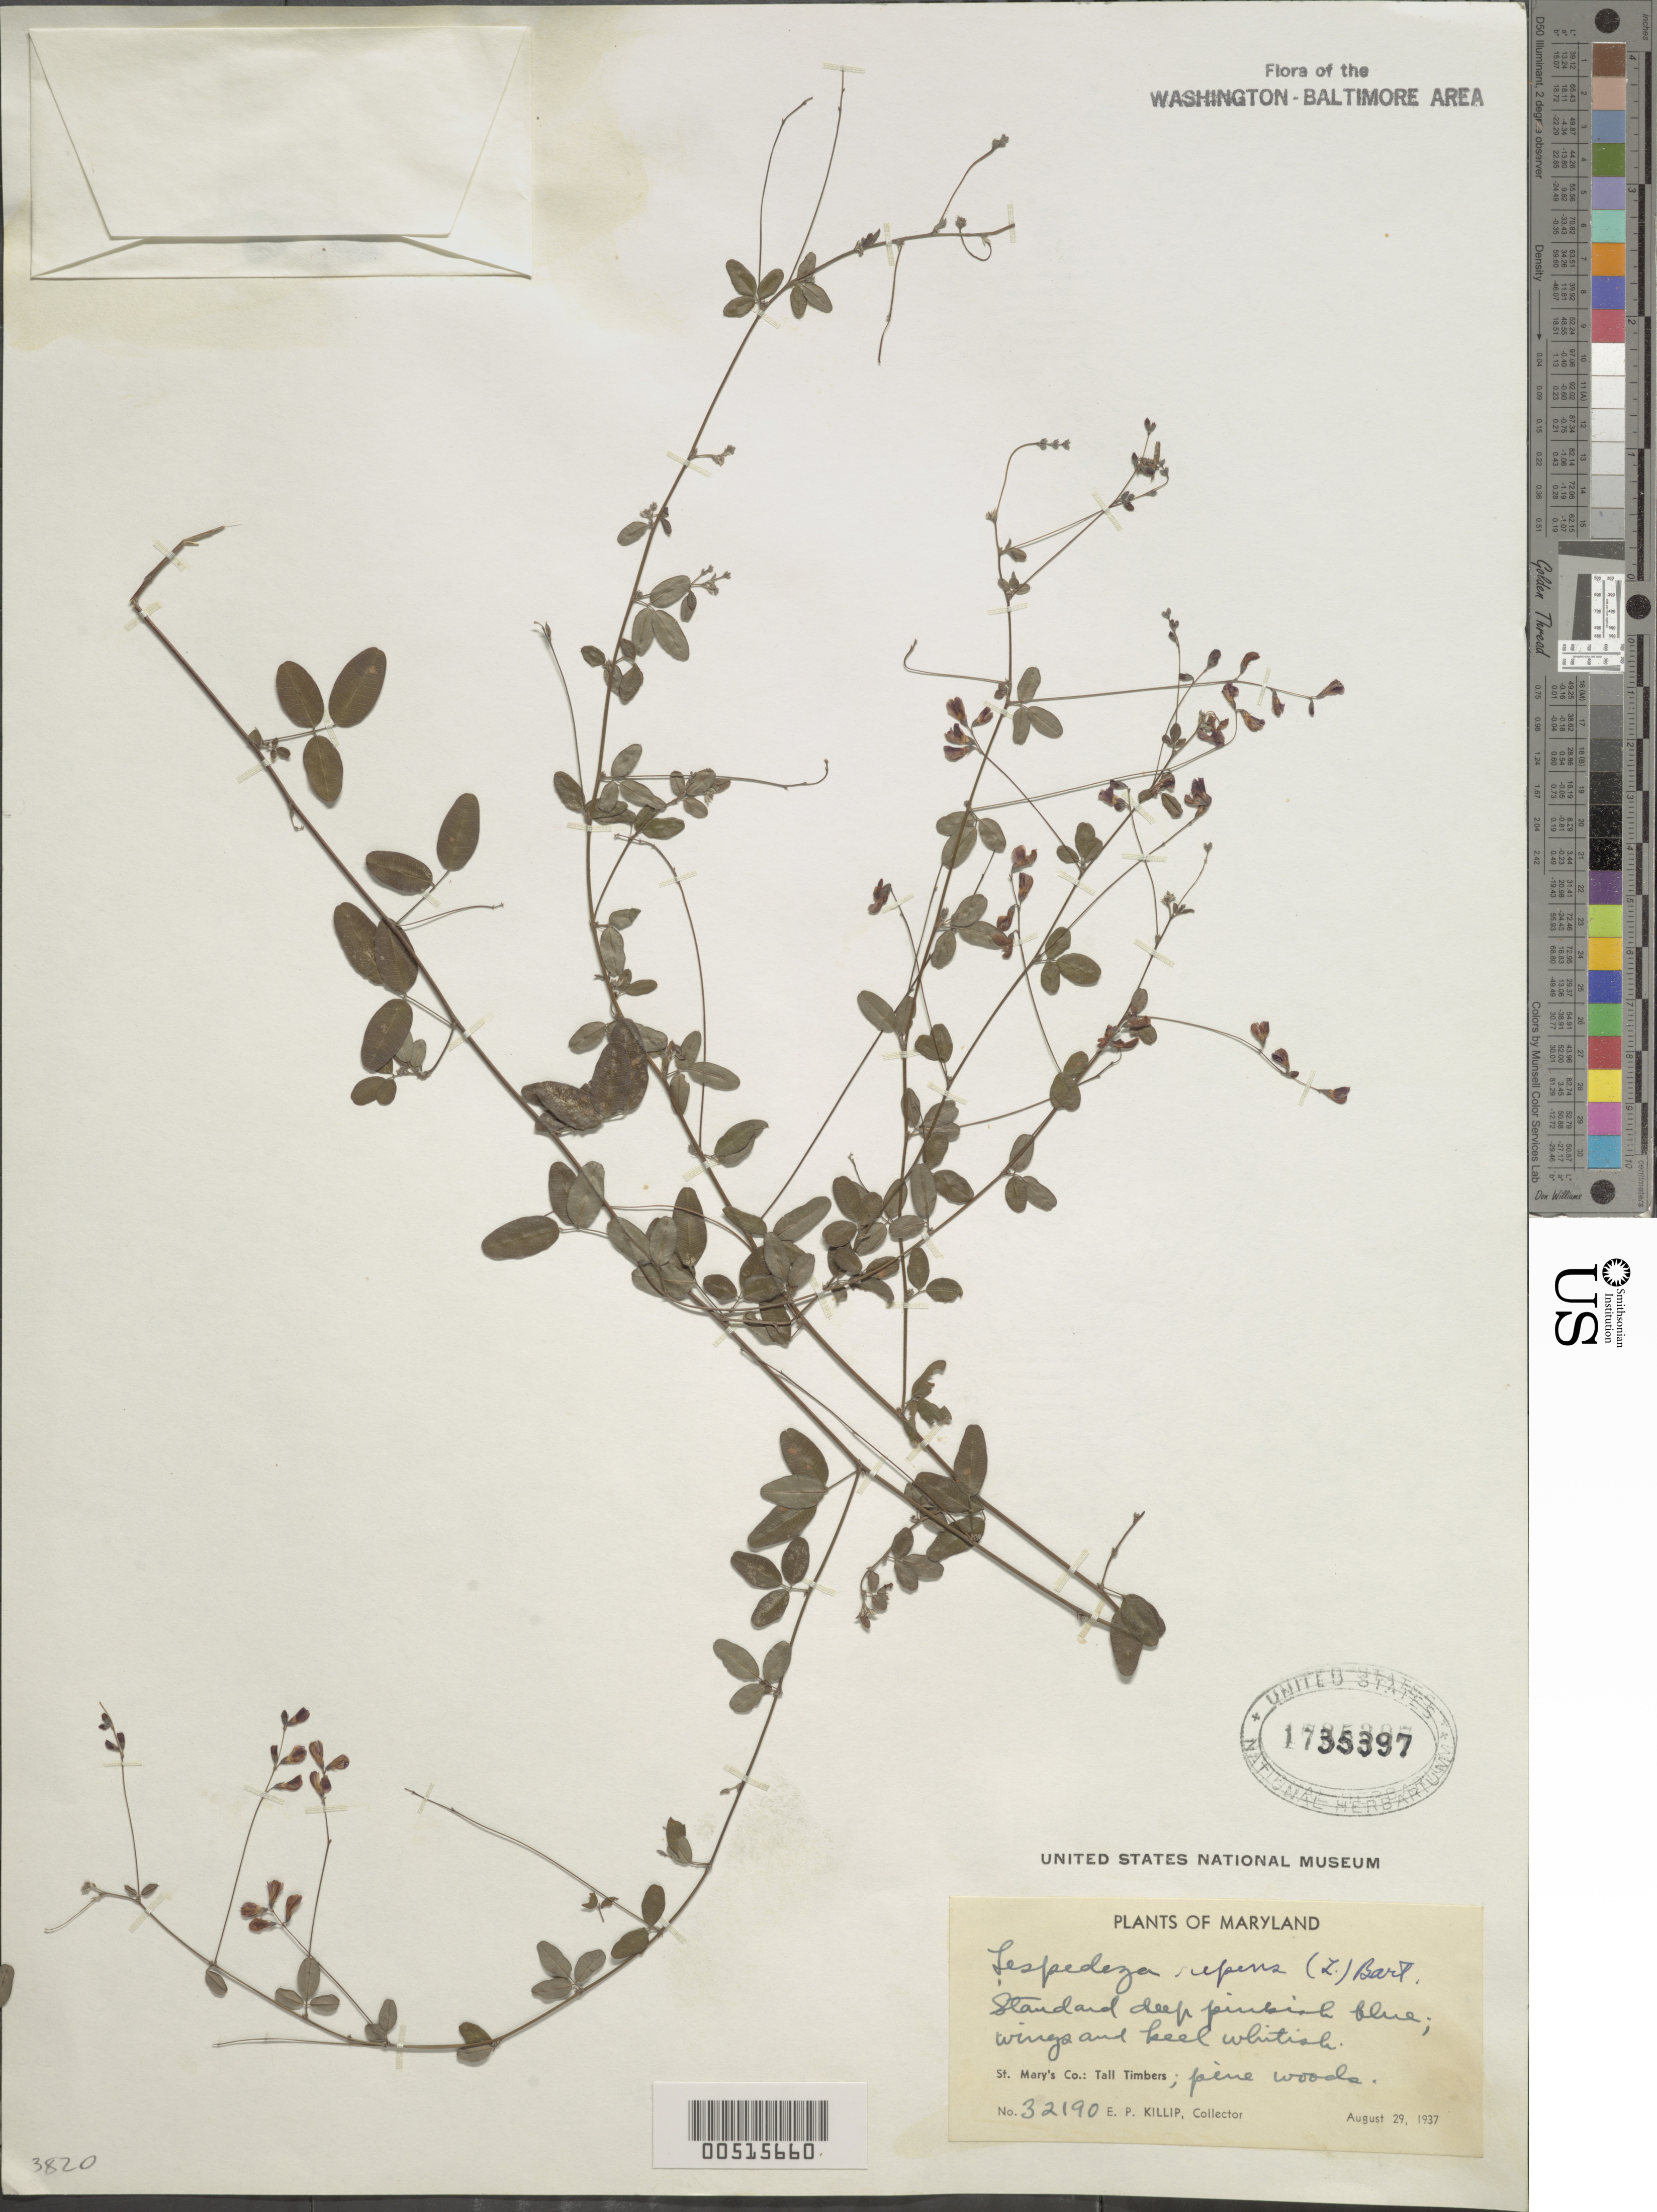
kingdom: Plantae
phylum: Tracheophyta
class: Magnoliopsida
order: Fabales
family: Fabaceae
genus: Lespedeza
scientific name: Lespedeza repens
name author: (L.) W.P.C. Barton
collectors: E. P. Killip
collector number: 32190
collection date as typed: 29 Aug 1937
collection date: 1937-08-29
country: United States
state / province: Maryland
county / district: St. Mary's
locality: Tall Timbers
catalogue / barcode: US 1735397